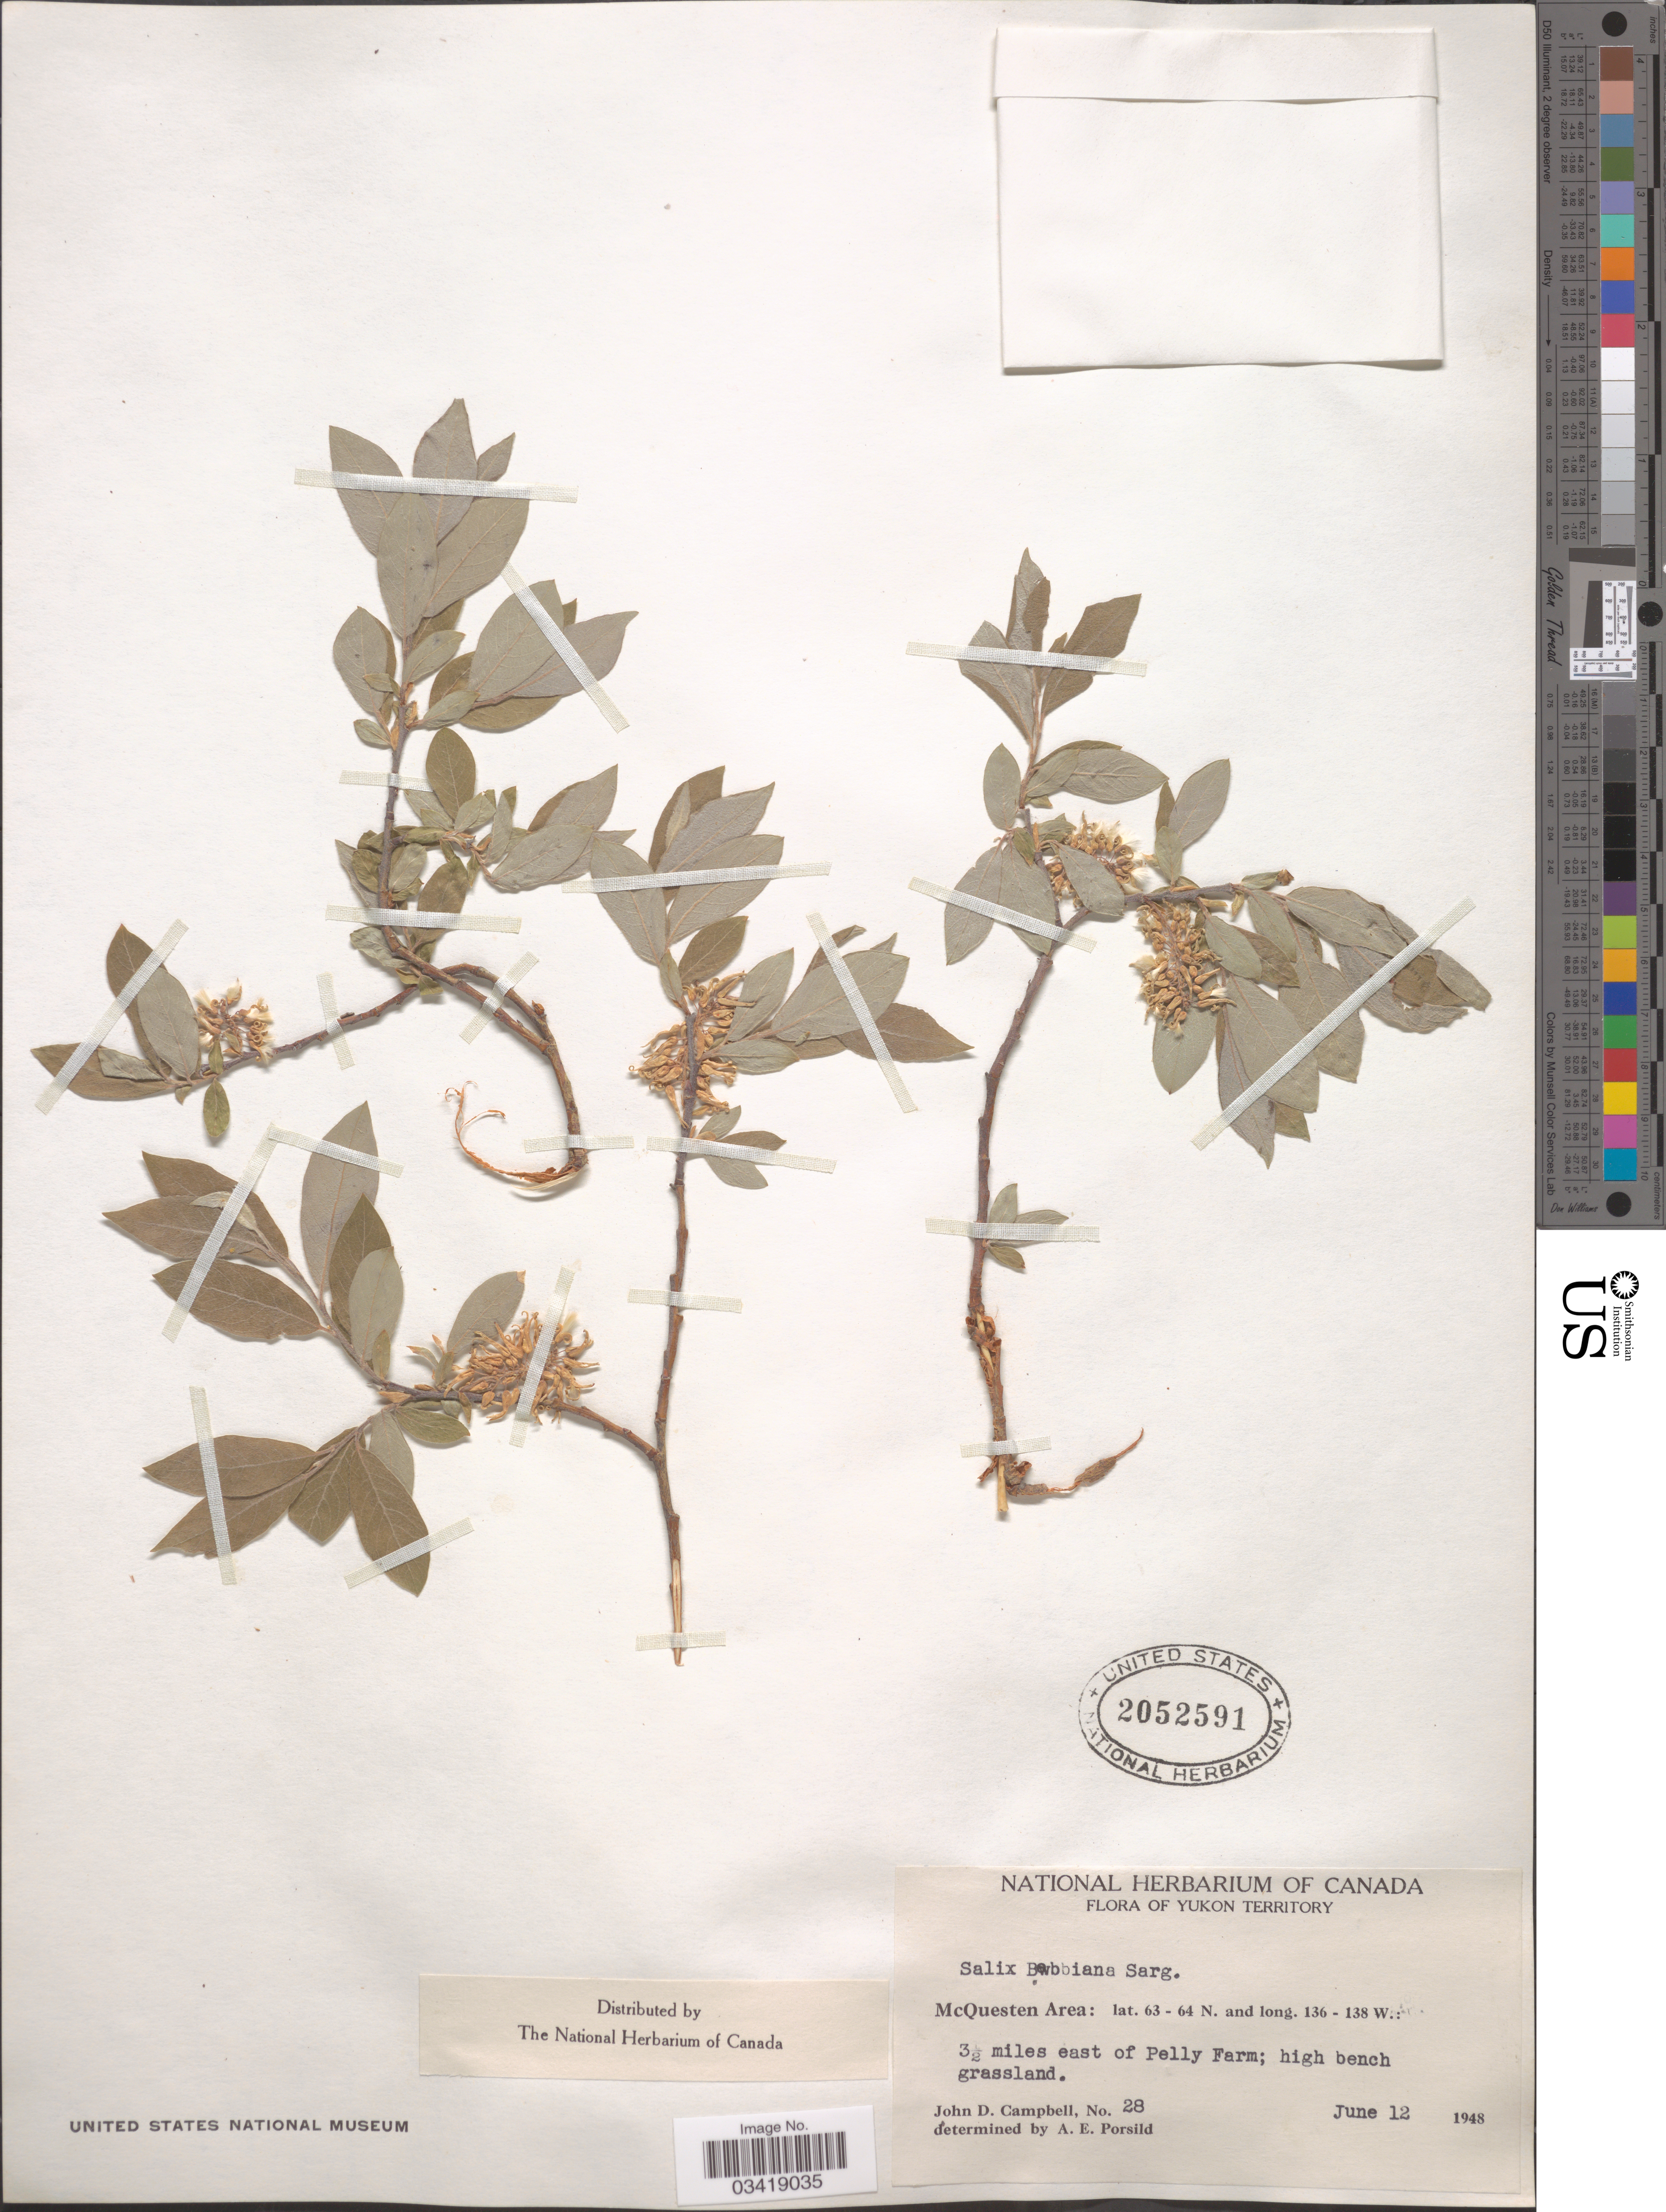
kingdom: Plantae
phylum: Tracheophyta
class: Magnoliopsida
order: Malpighiales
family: Salicaceae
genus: Salix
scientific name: Salix bebbiana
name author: Sarg.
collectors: J. Campbell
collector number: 28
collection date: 1948-06-12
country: Canada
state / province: Yukon Territory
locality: McQuesten Area: 3½ miles east of Pelly Farm.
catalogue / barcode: US 2052591